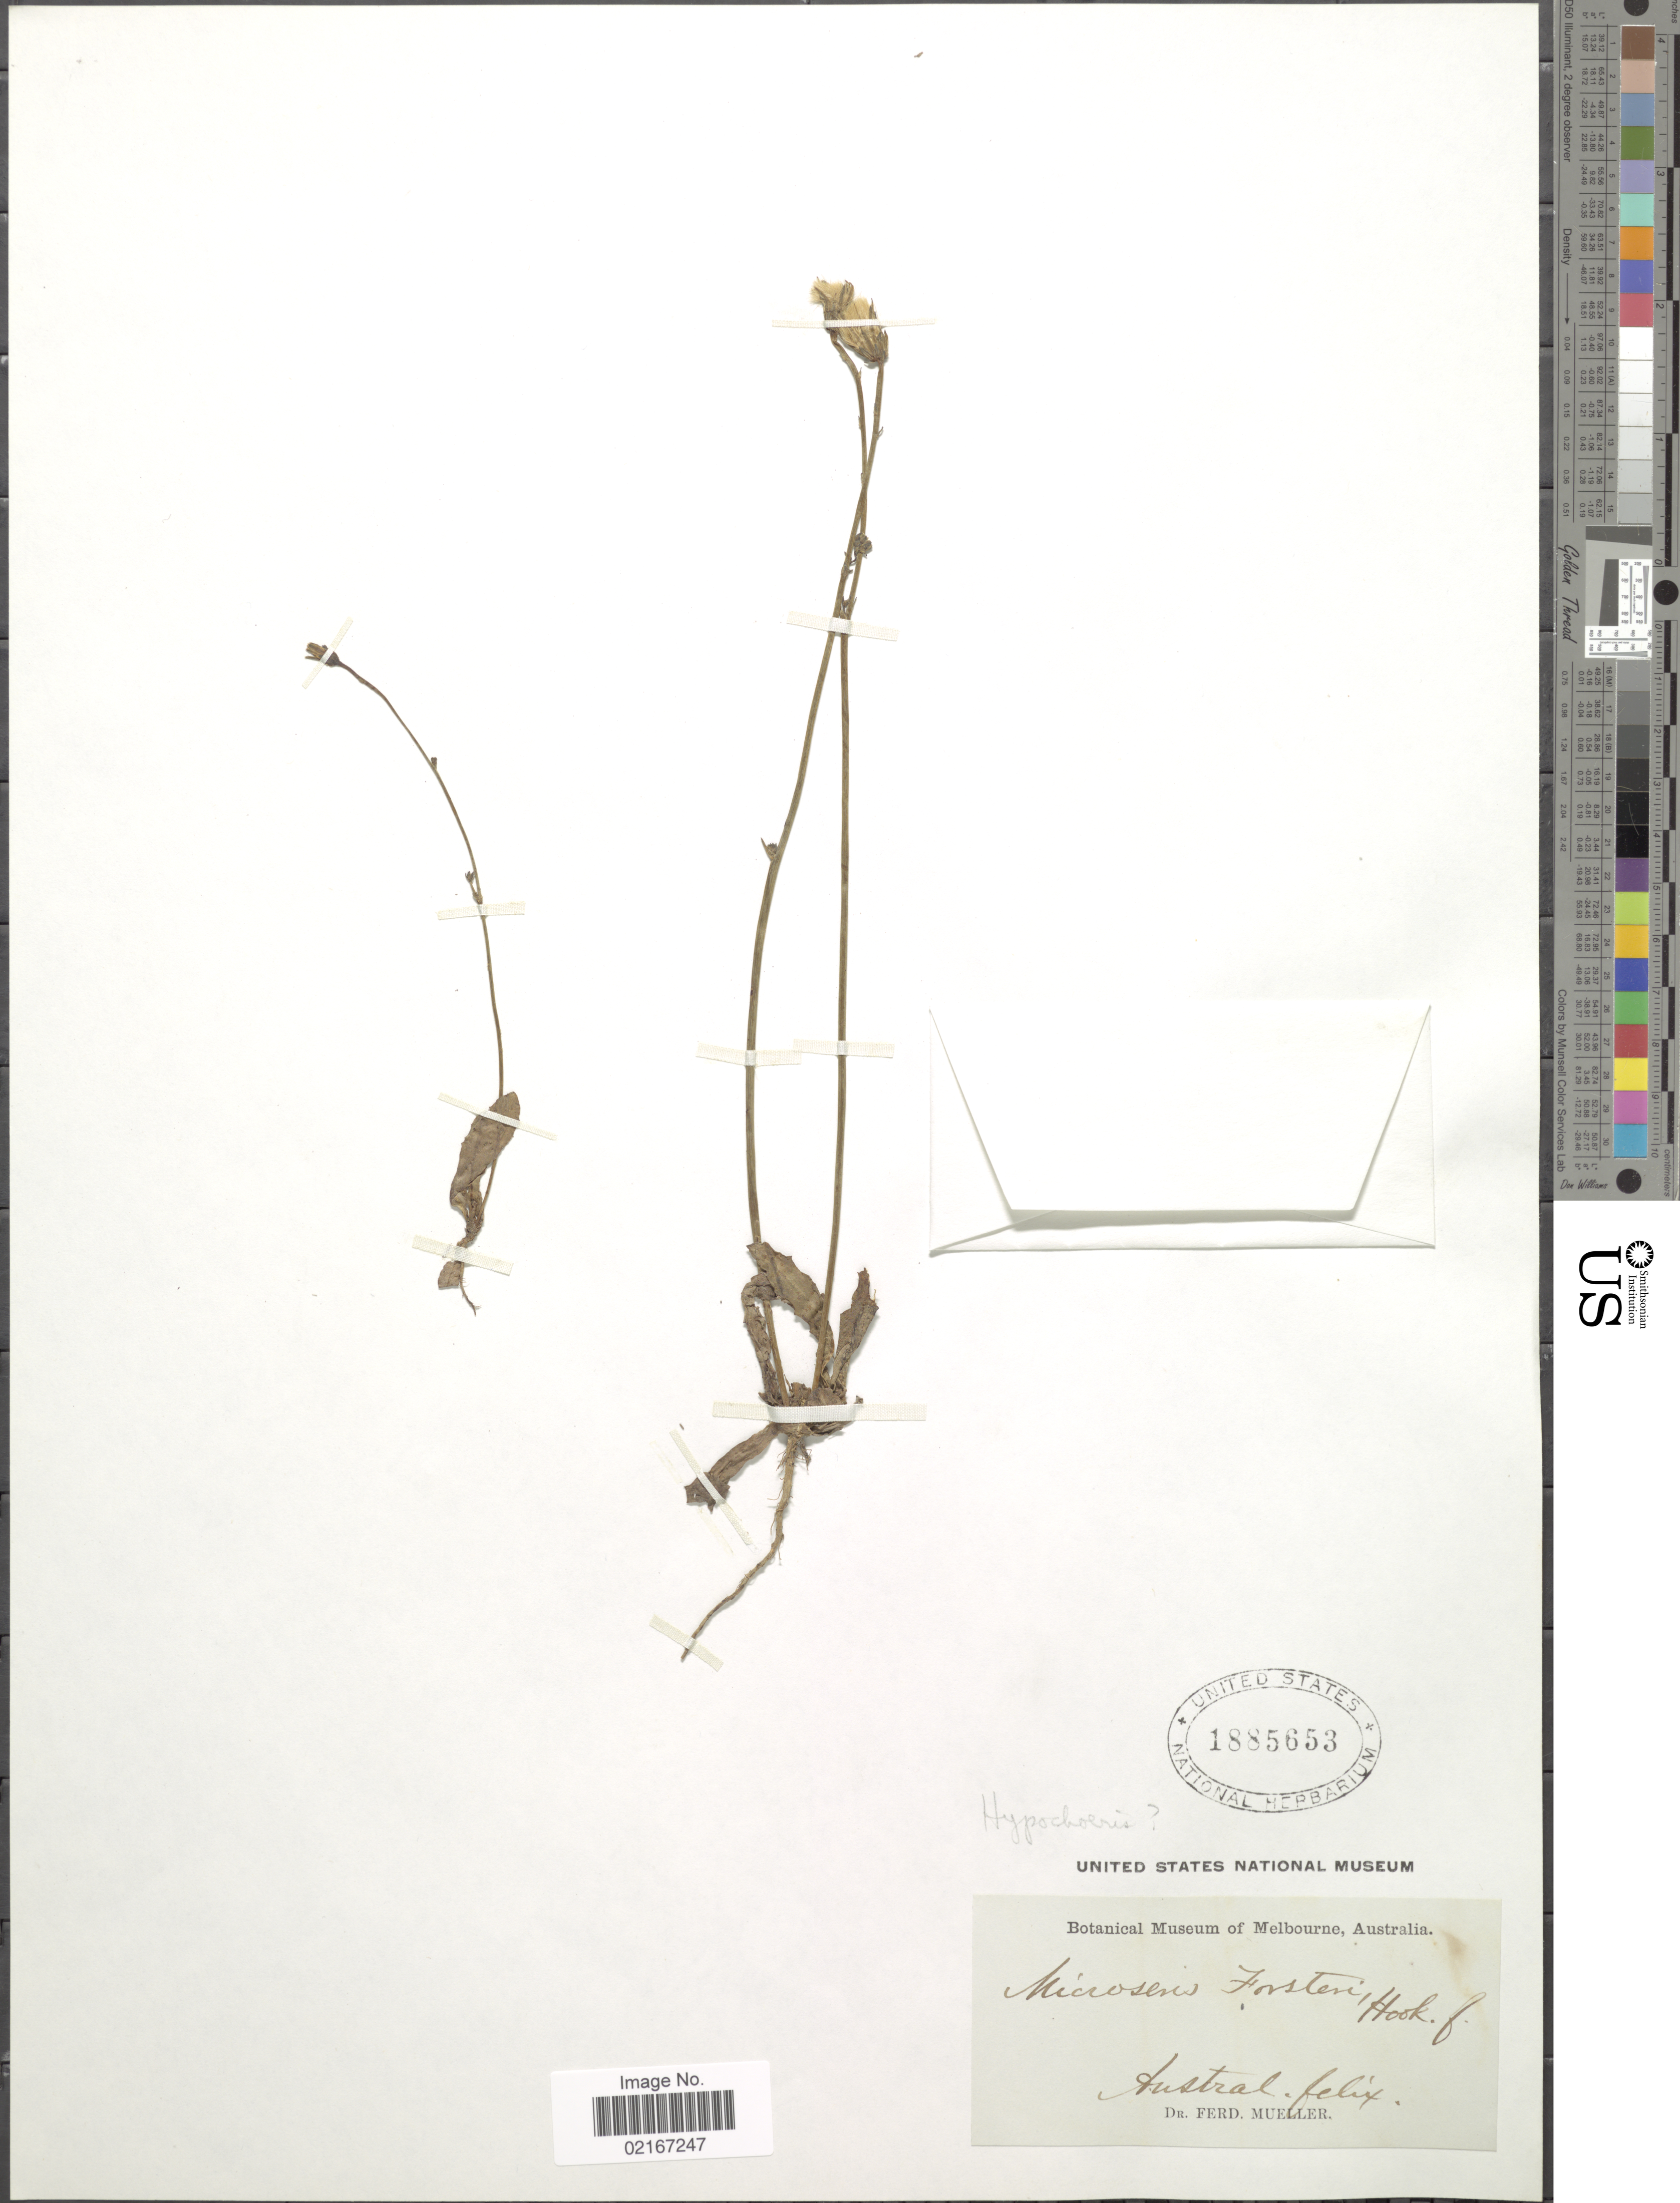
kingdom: Plantae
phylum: Tracheophyta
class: Magnoliopsida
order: Asterales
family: Asteraceae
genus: Hypochaeris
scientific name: Hypochaeris glabra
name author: L.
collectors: F. Mueller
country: Australia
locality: Austral, Felix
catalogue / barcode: US 1885653